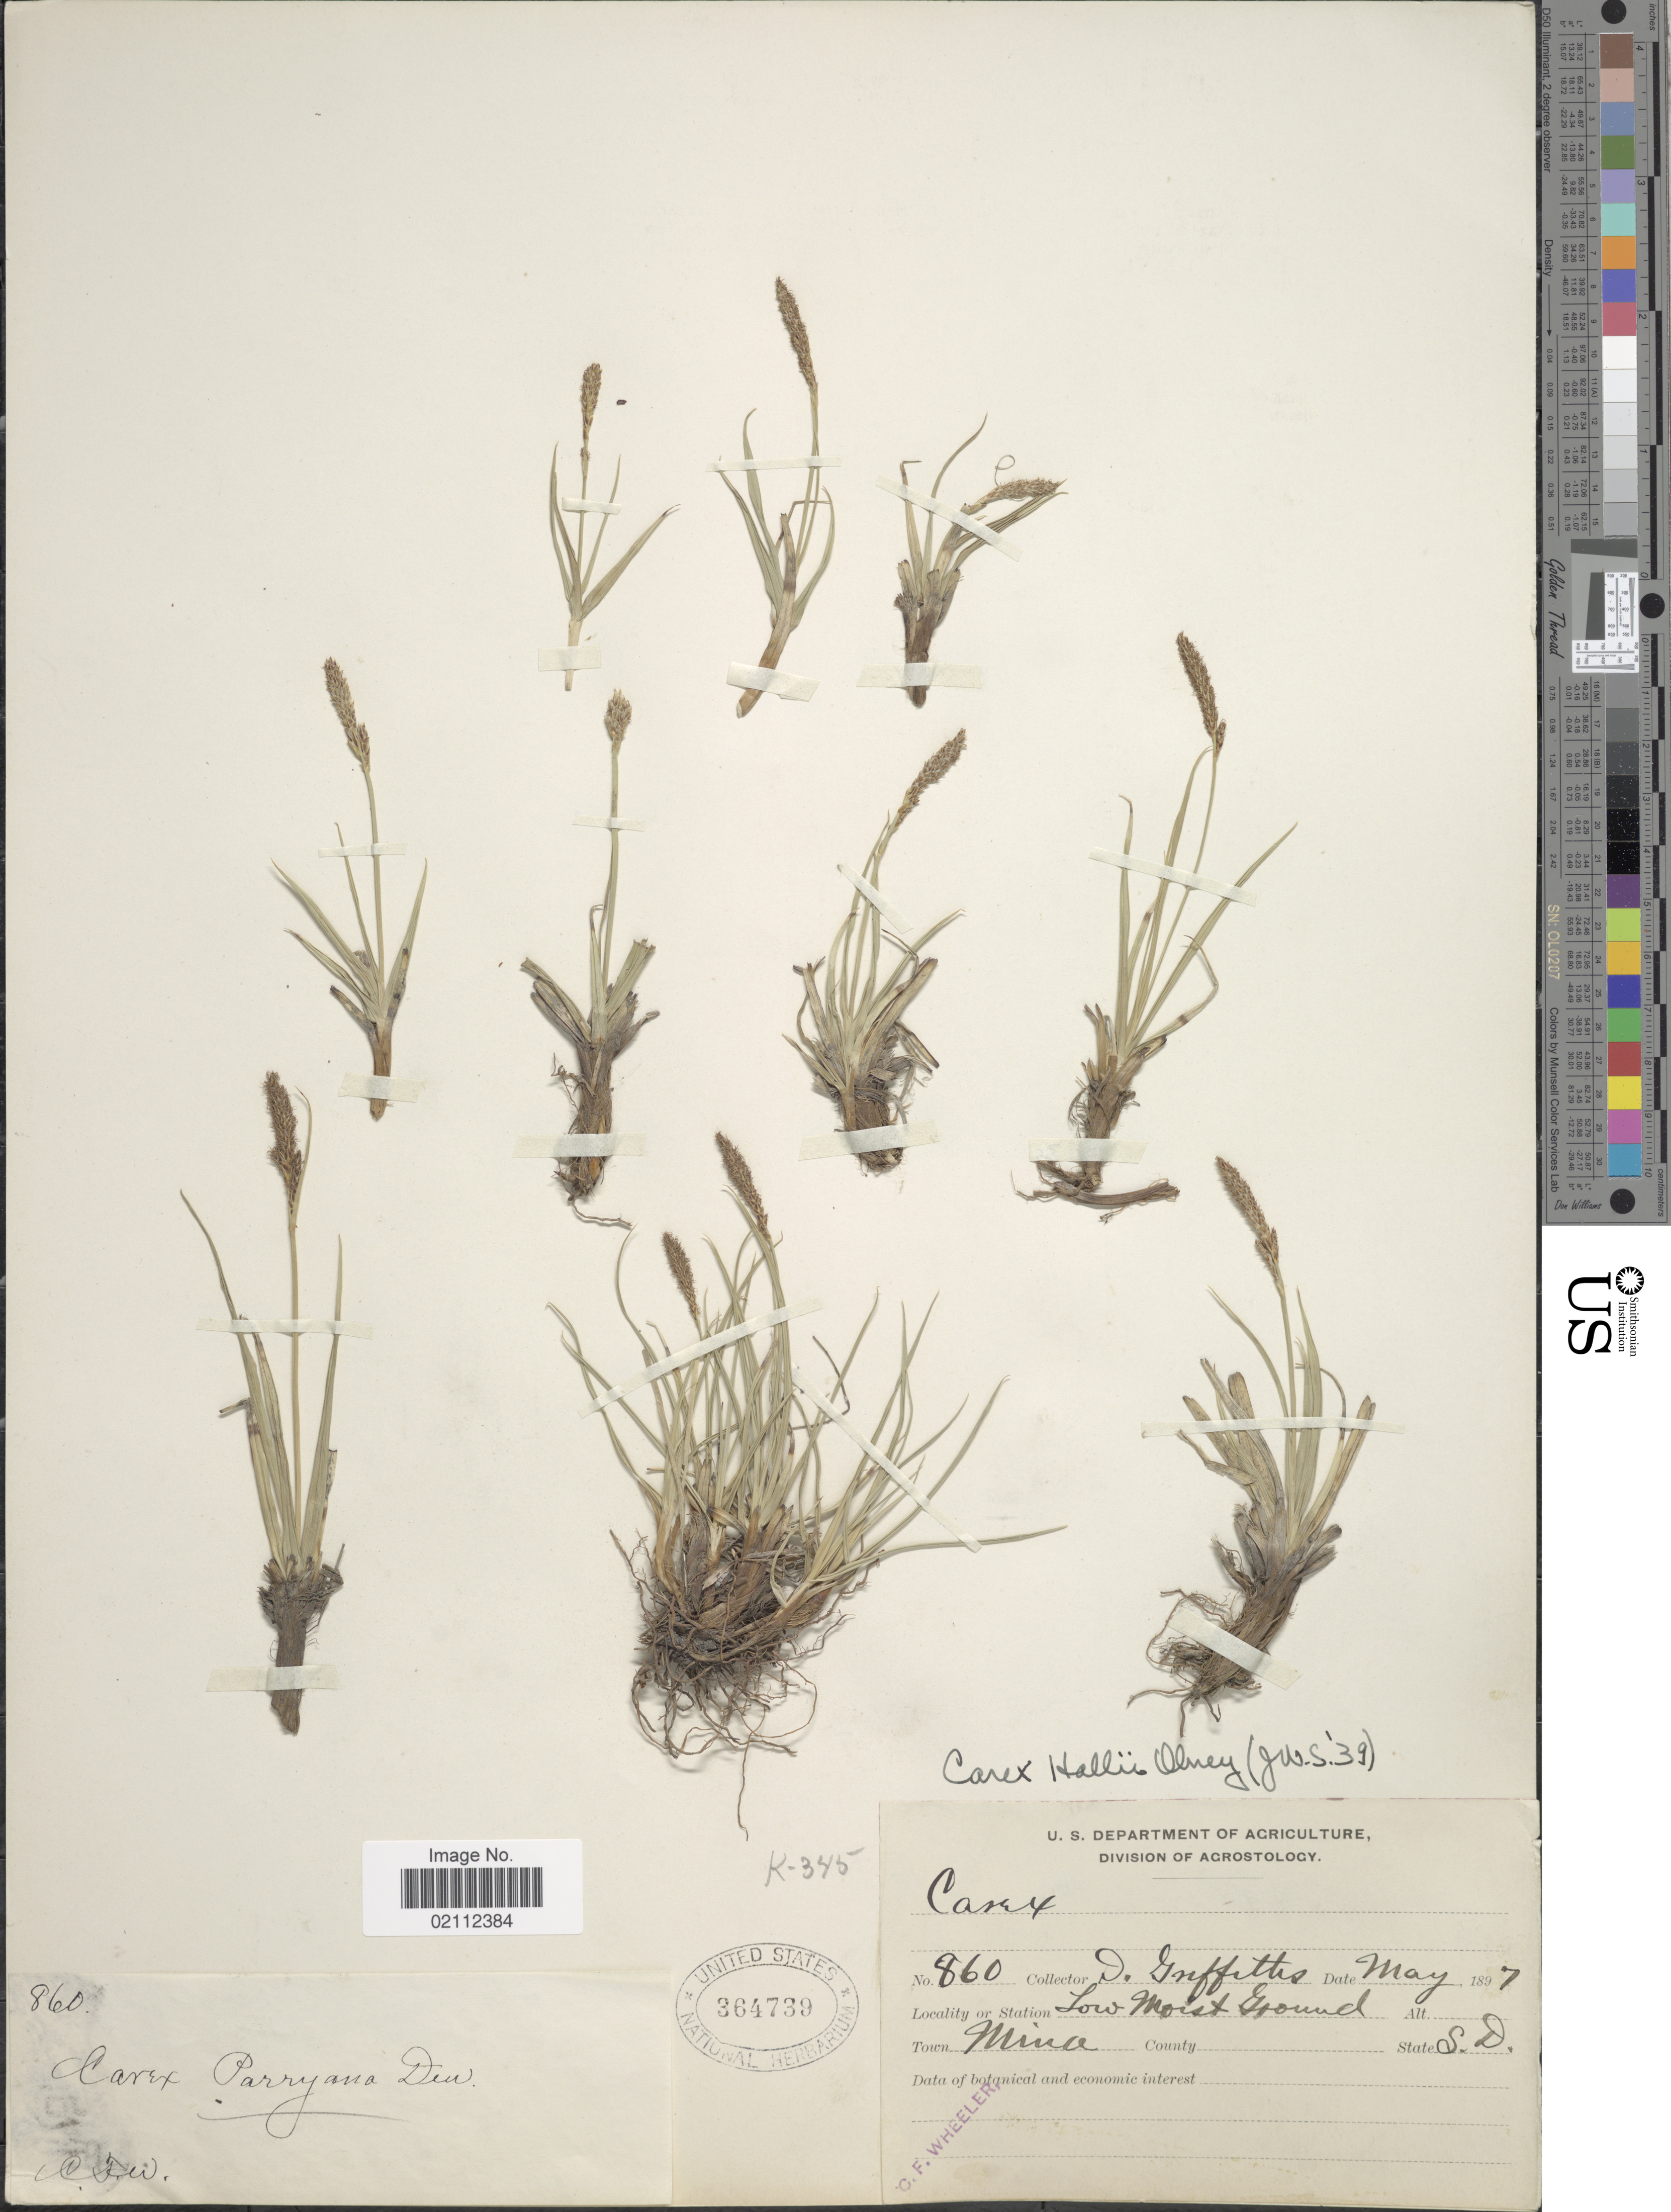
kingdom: Plantae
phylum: Tracheophyta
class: Liliopsida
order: Poales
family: Cyperaceae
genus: Carex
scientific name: Carex hallii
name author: Olney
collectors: D. Griffiths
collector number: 860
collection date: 1897-05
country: United States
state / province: South Dakota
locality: Town Mince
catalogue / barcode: US 364739